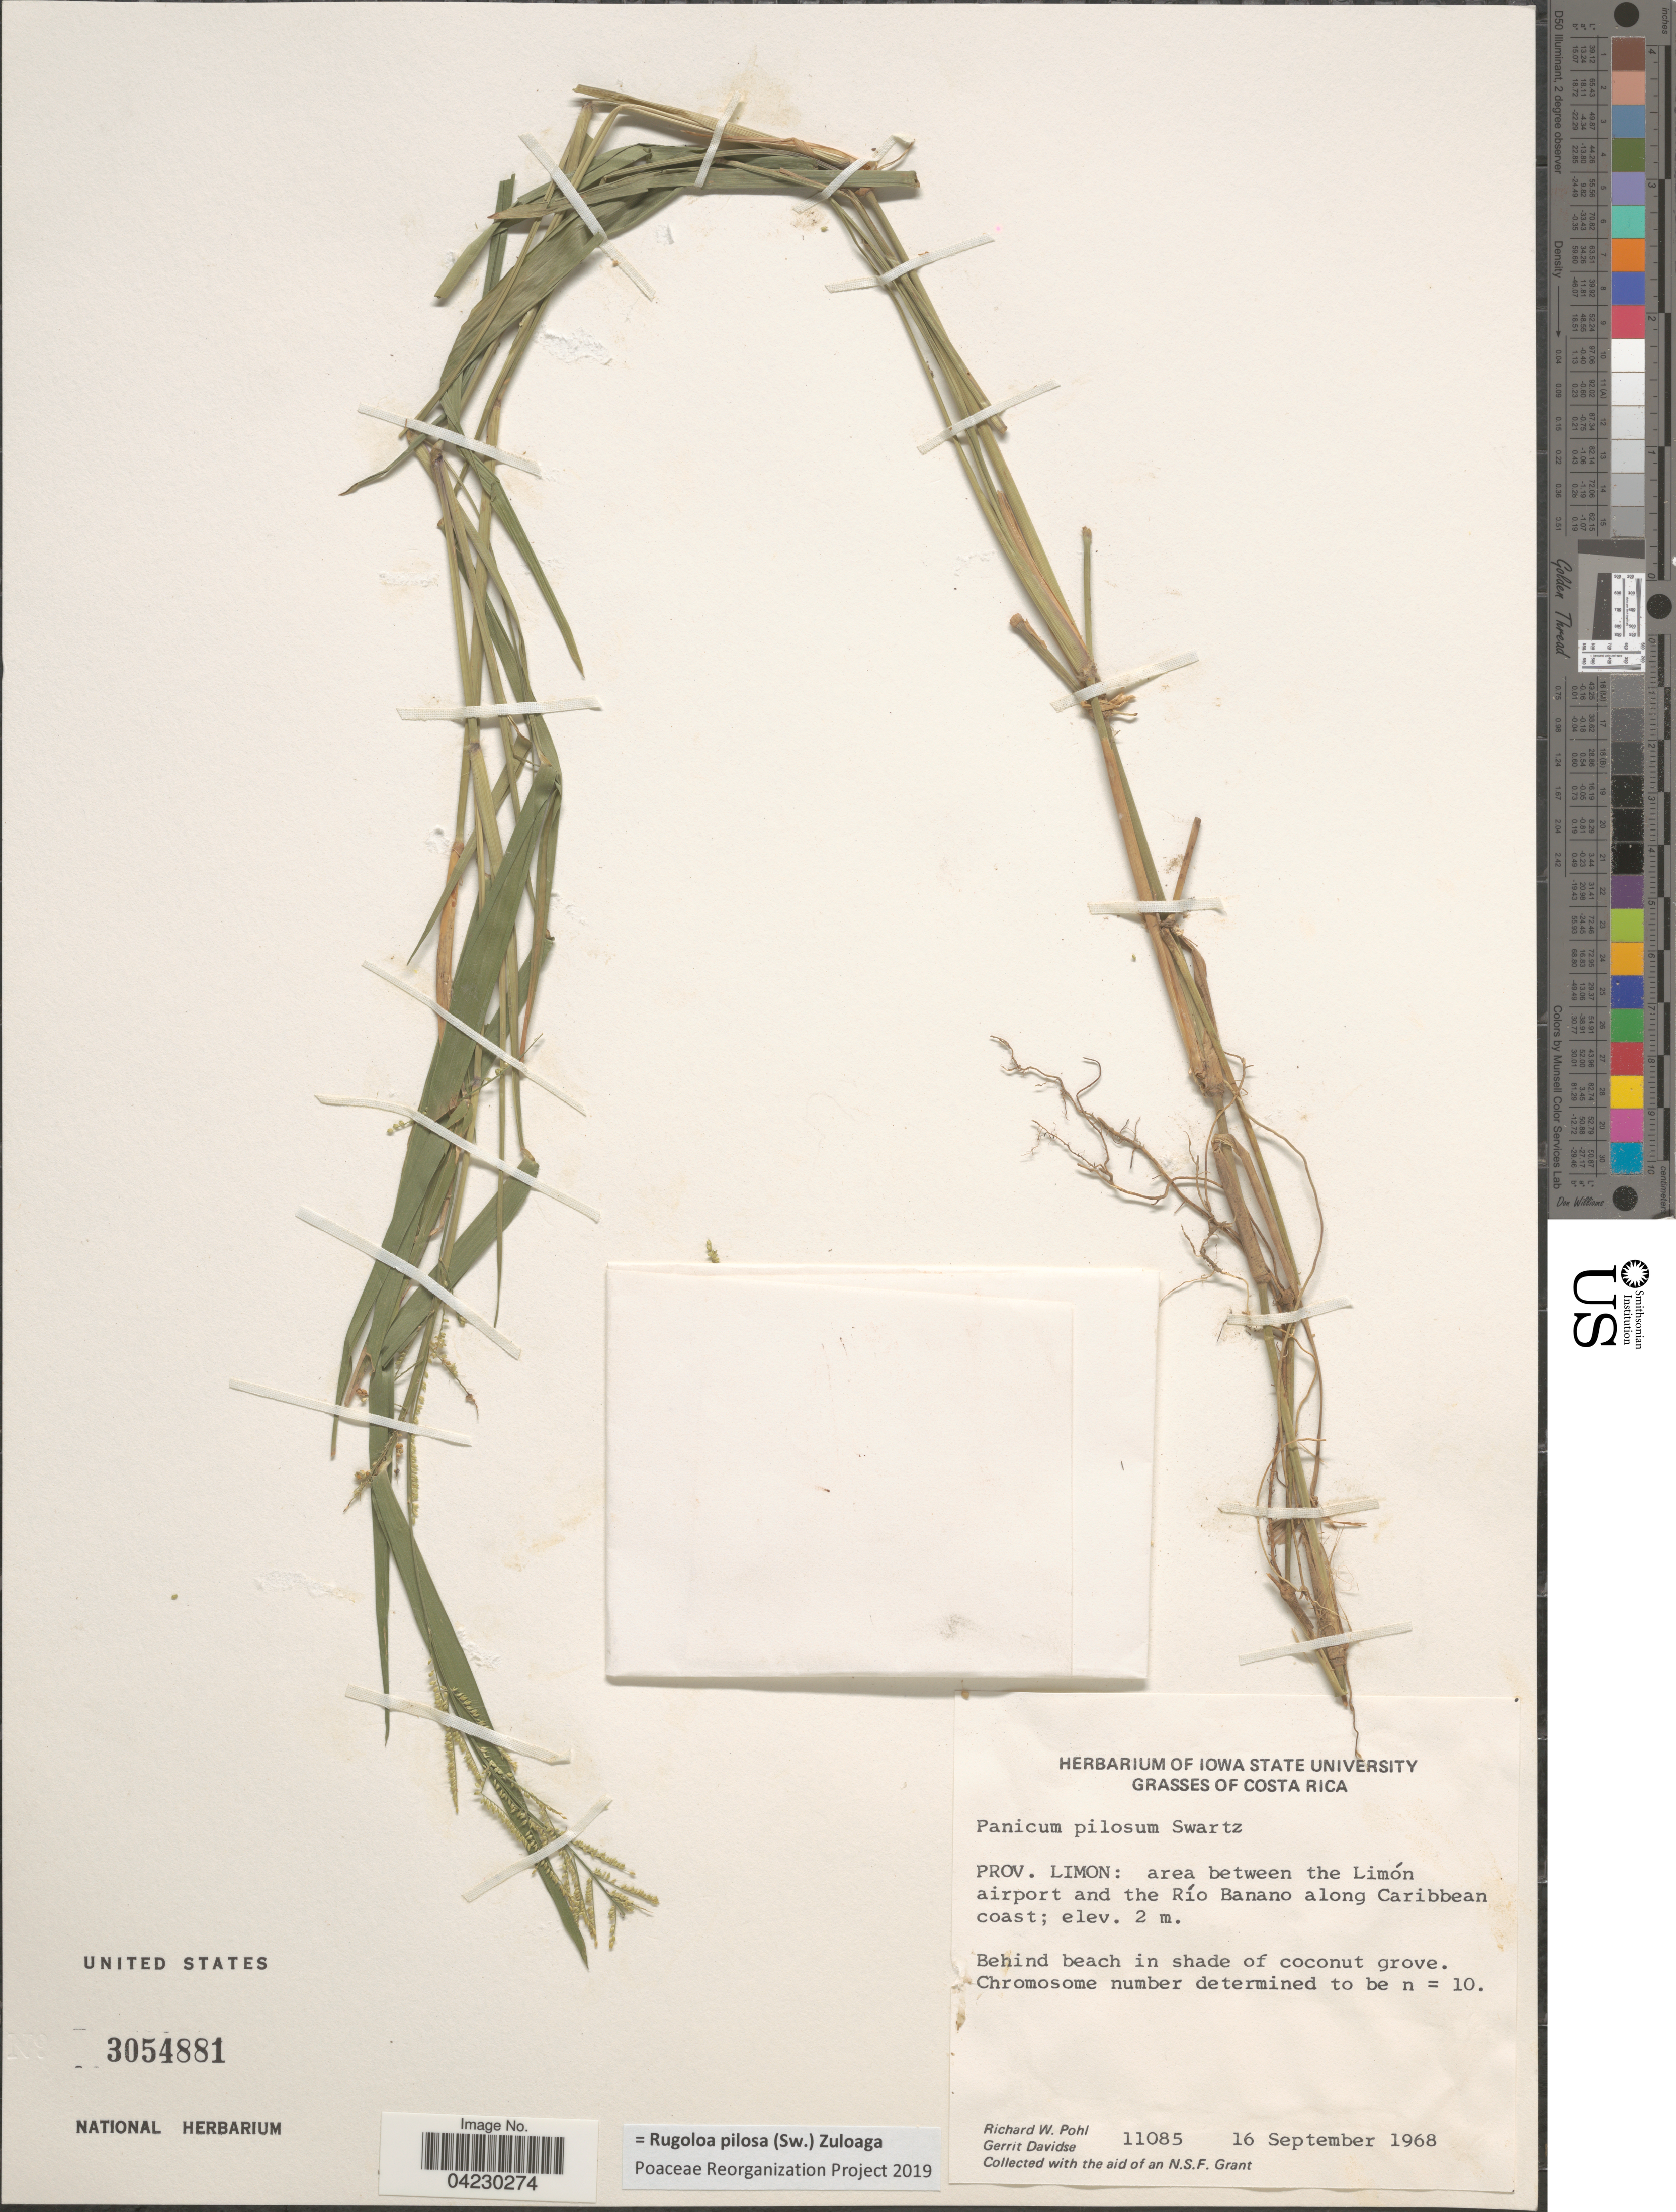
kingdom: Plantae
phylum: Tracheophyta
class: Liliopsida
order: Poales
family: Poaceae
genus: Rugoloa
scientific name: Rugoloa pilosa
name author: (Sw.) Zuloaga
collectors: R. W. Pohl & G. Davidse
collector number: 11085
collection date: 1968-09-16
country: Costa Rica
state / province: Limón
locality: Area between the Limón airport and the Río Banano along Caribbean coast.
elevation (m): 2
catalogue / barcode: US 3054881